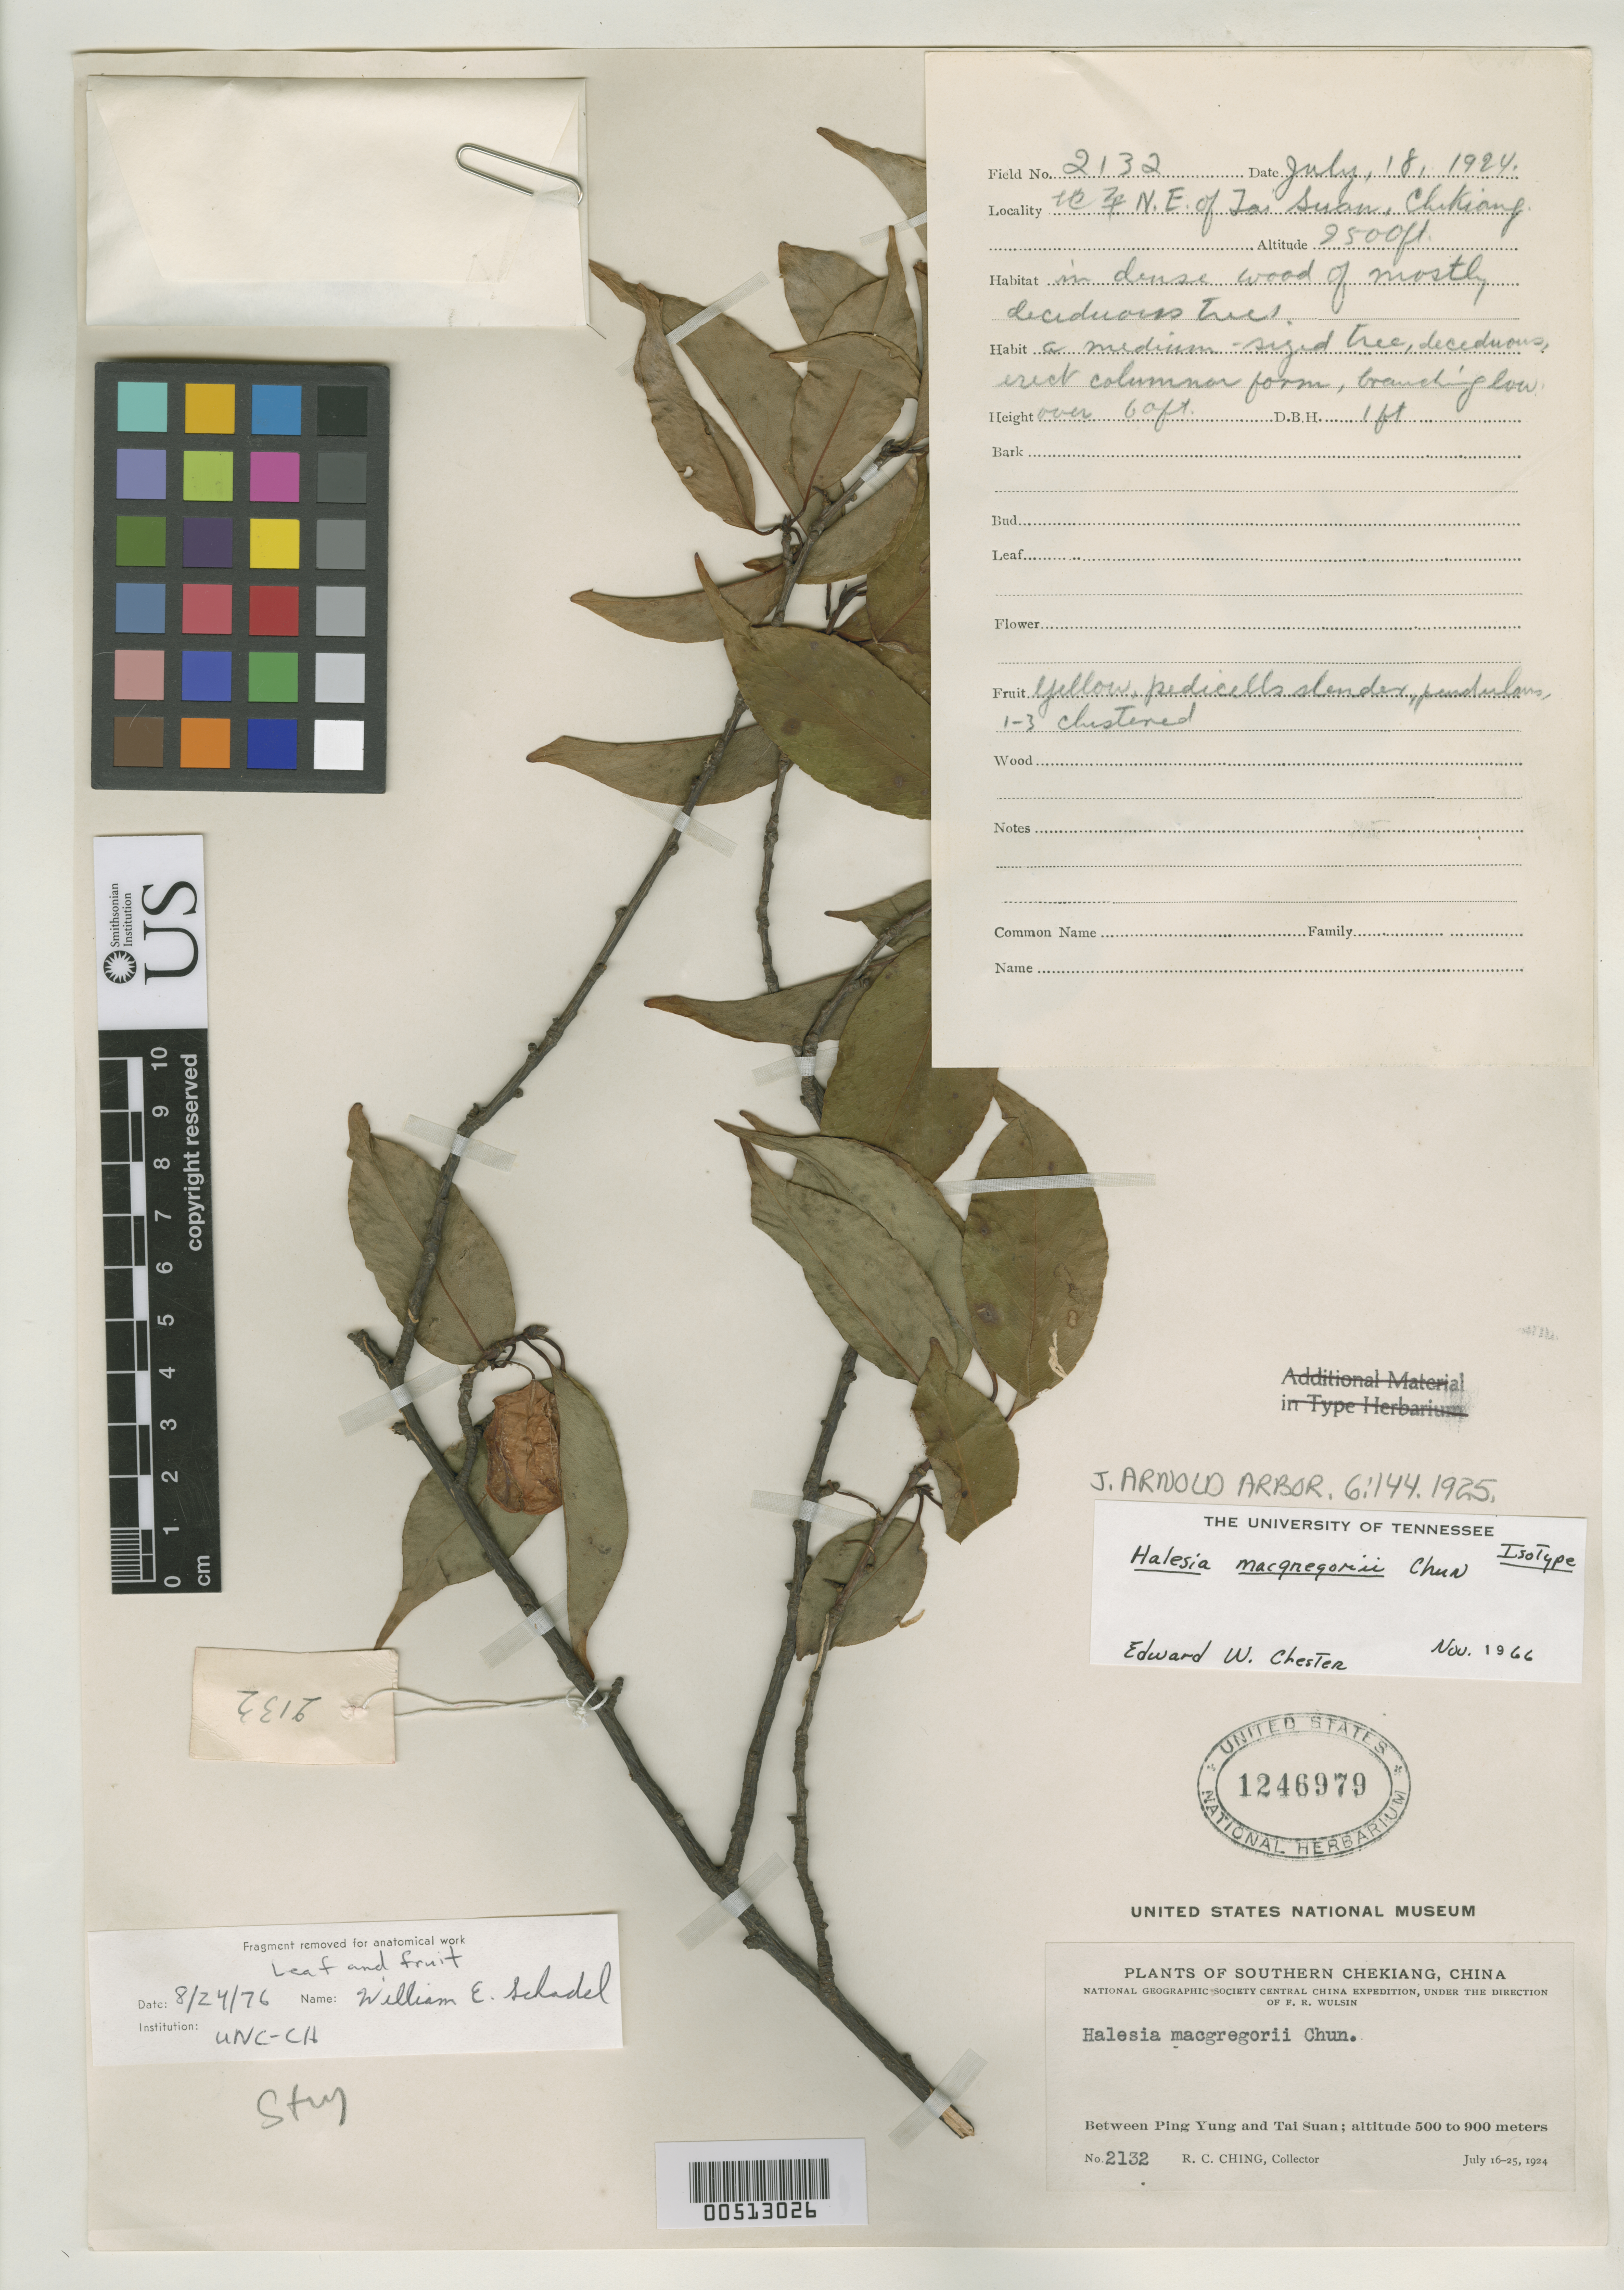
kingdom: Plantae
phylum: Tracheophyta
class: Magnoliopsida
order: Ericales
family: Styracaceae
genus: Halesia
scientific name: Halesia macgregorii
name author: Chun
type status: Isotype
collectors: R. C. Ching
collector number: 2132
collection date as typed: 18 Jul 1924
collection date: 1924-07-18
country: China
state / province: Zhejiang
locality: Between Ping Yung and Tai Suan.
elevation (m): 762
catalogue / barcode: US 1246979